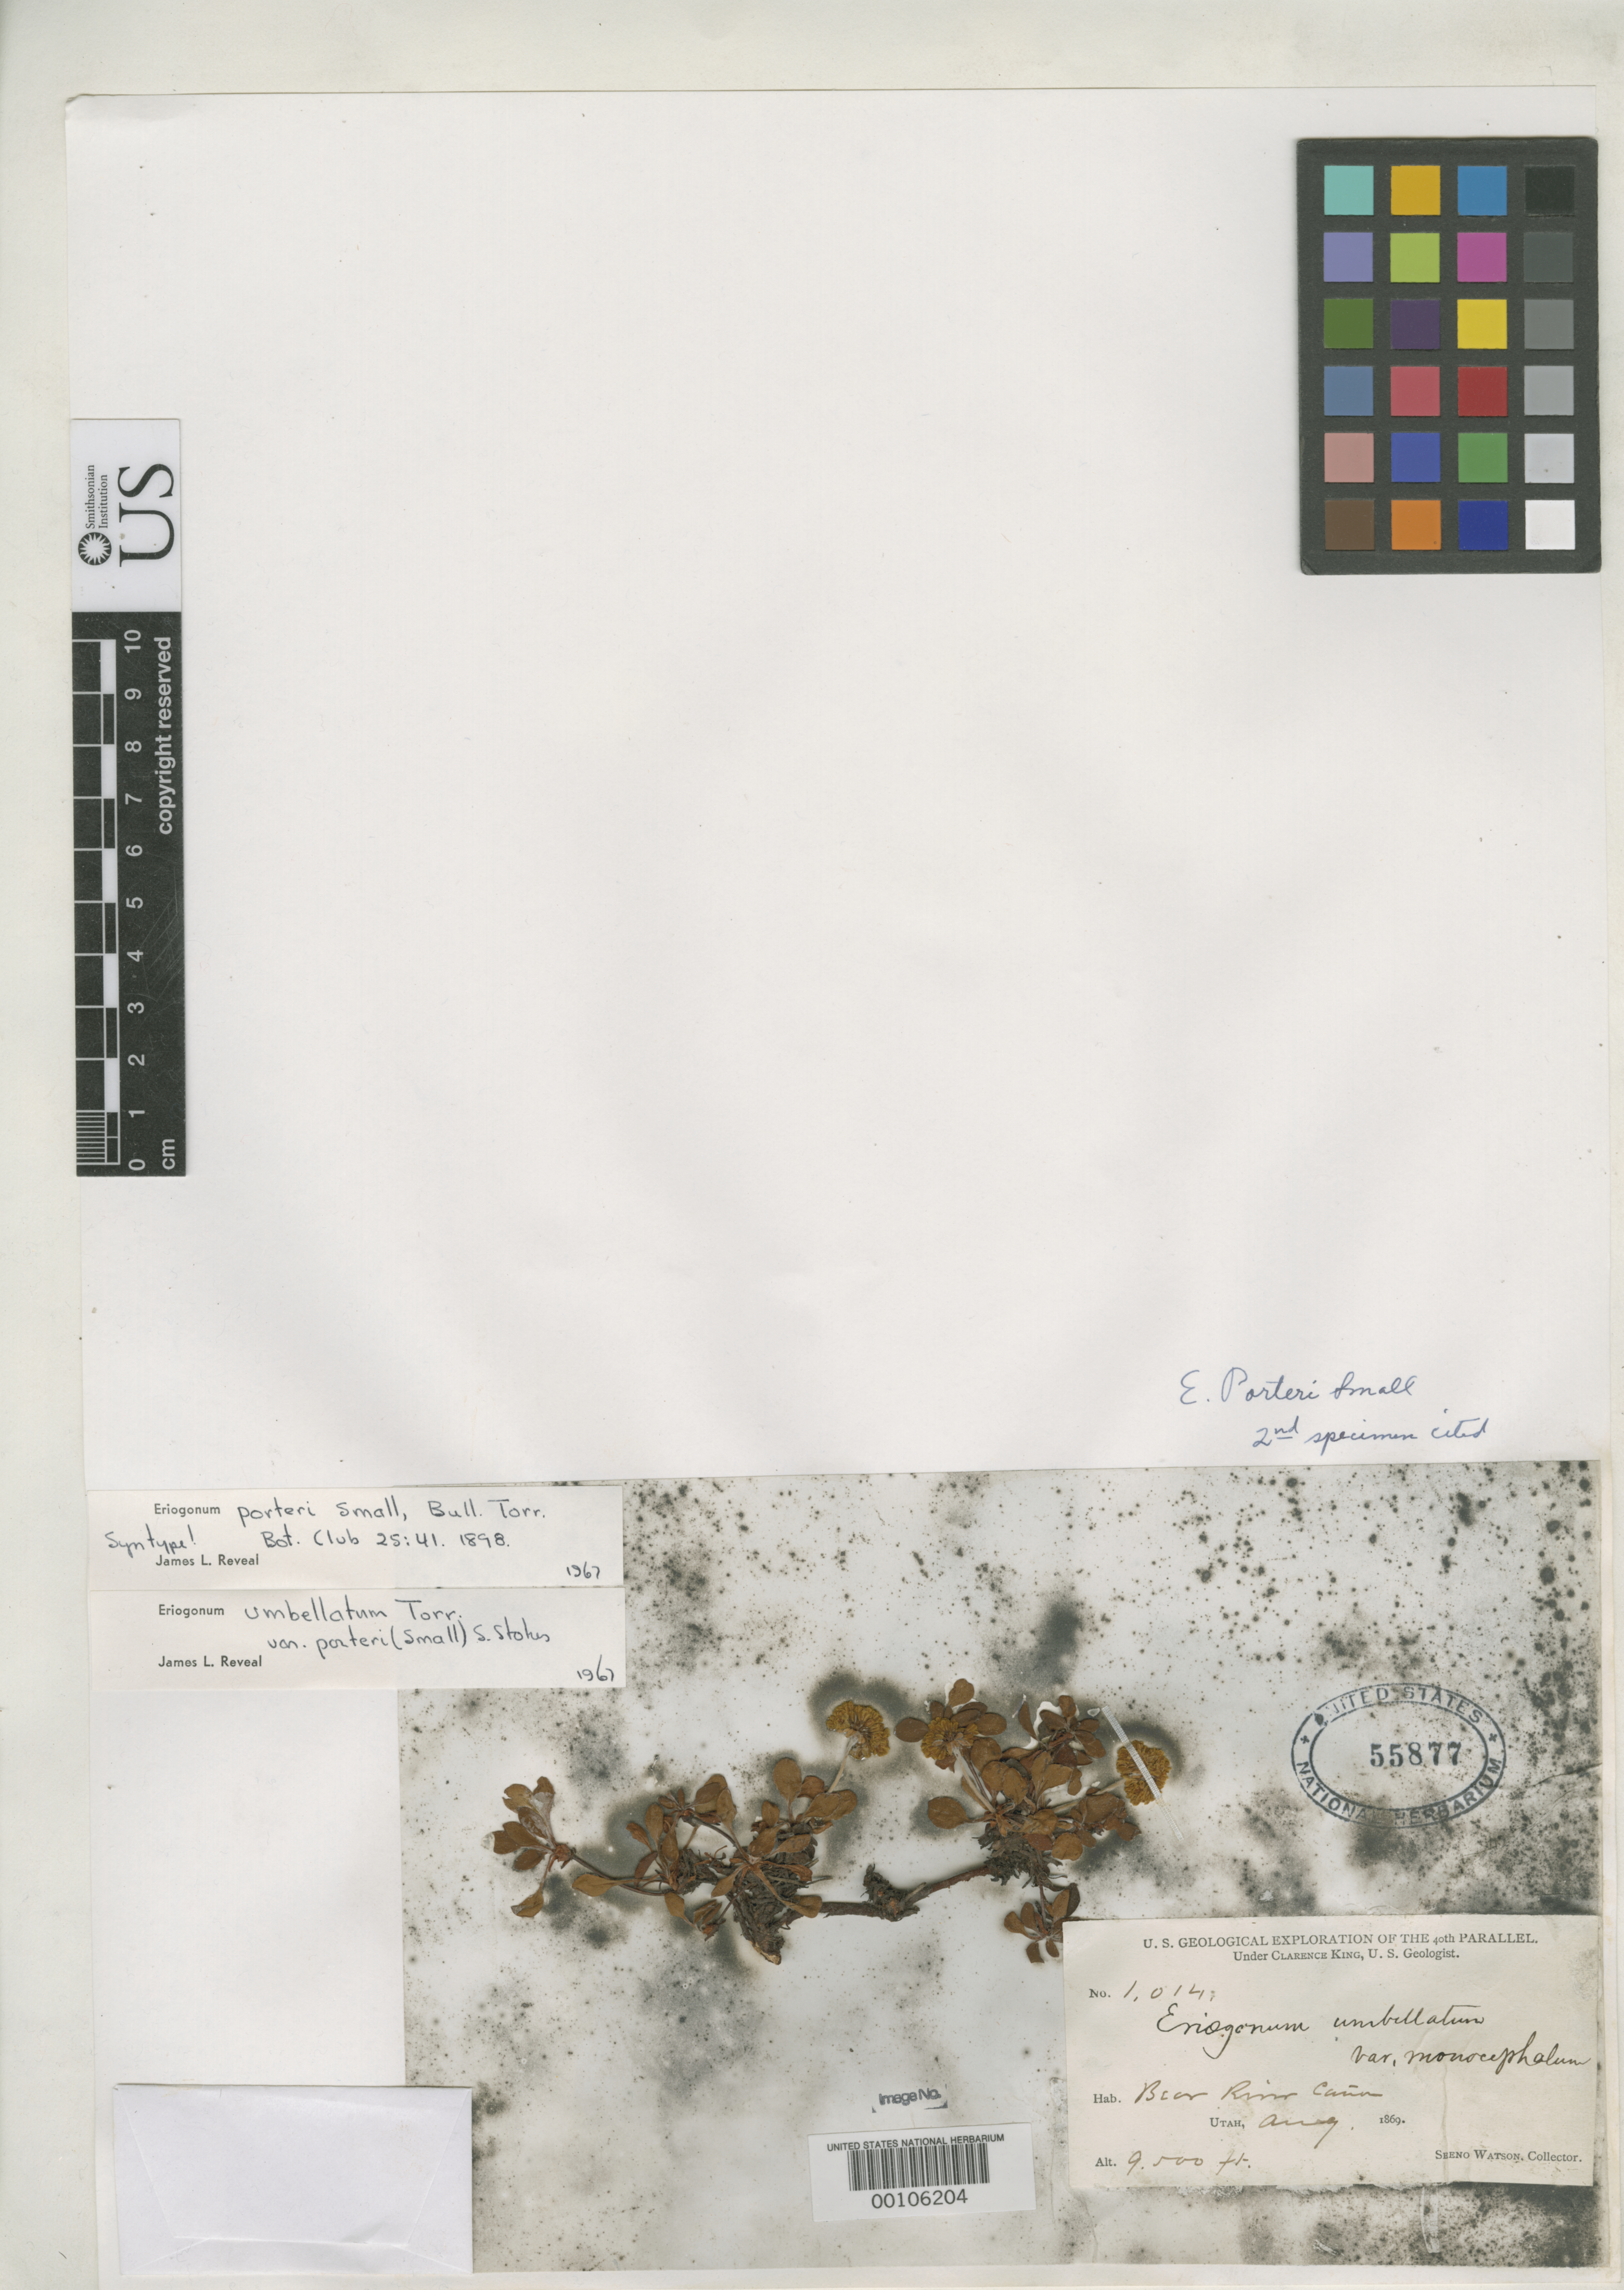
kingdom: Plantae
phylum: Tracheophyta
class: Magnoliopsida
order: Caryophyllales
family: Polygonaceae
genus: Eriogonum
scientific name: Eriogonum porteri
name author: Small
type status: Isotype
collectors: S. Watson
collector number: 1014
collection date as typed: Aug 1869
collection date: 1869-08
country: United States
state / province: Utah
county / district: Summit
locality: Bear River Canyon.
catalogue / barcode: US 55877